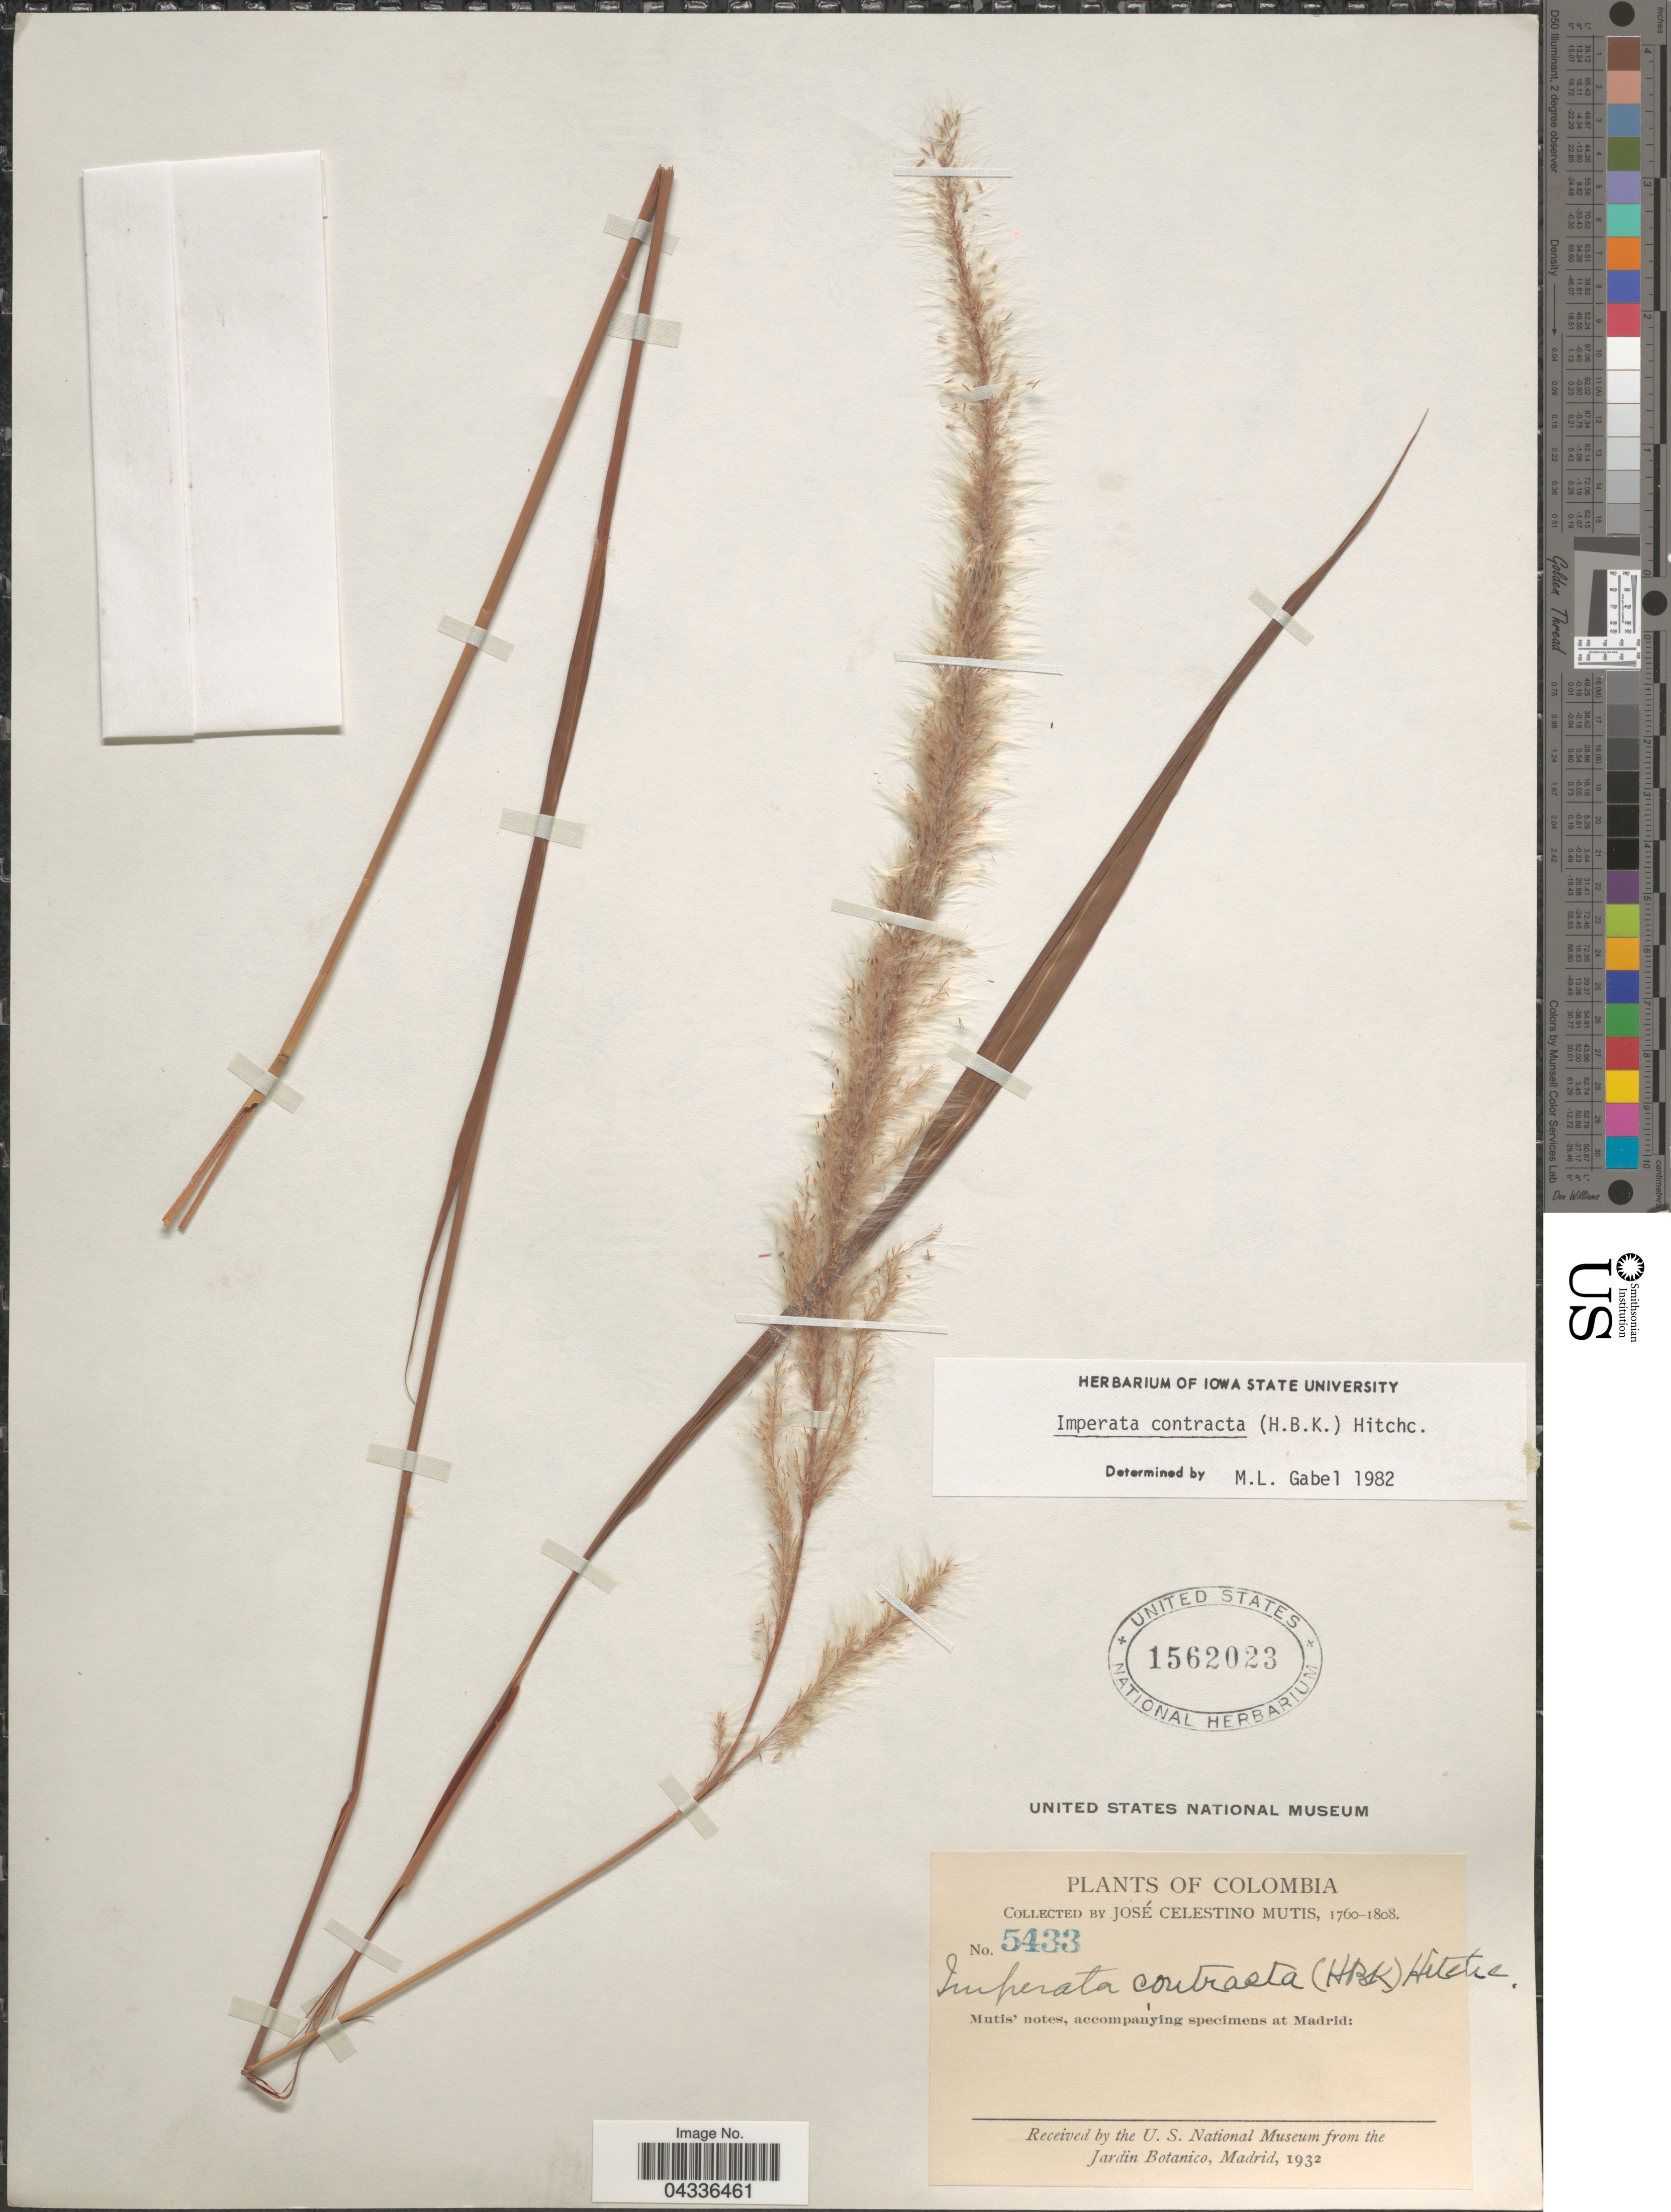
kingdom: Plantae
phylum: Tracheophyta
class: Liliopsida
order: Poales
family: Poaceae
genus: Imperata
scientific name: Imperata contracta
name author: (Kunth) Hitchc.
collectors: J. C. B. Mutis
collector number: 5433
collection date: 1760/1808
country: Colombia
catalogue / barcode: US 1562023